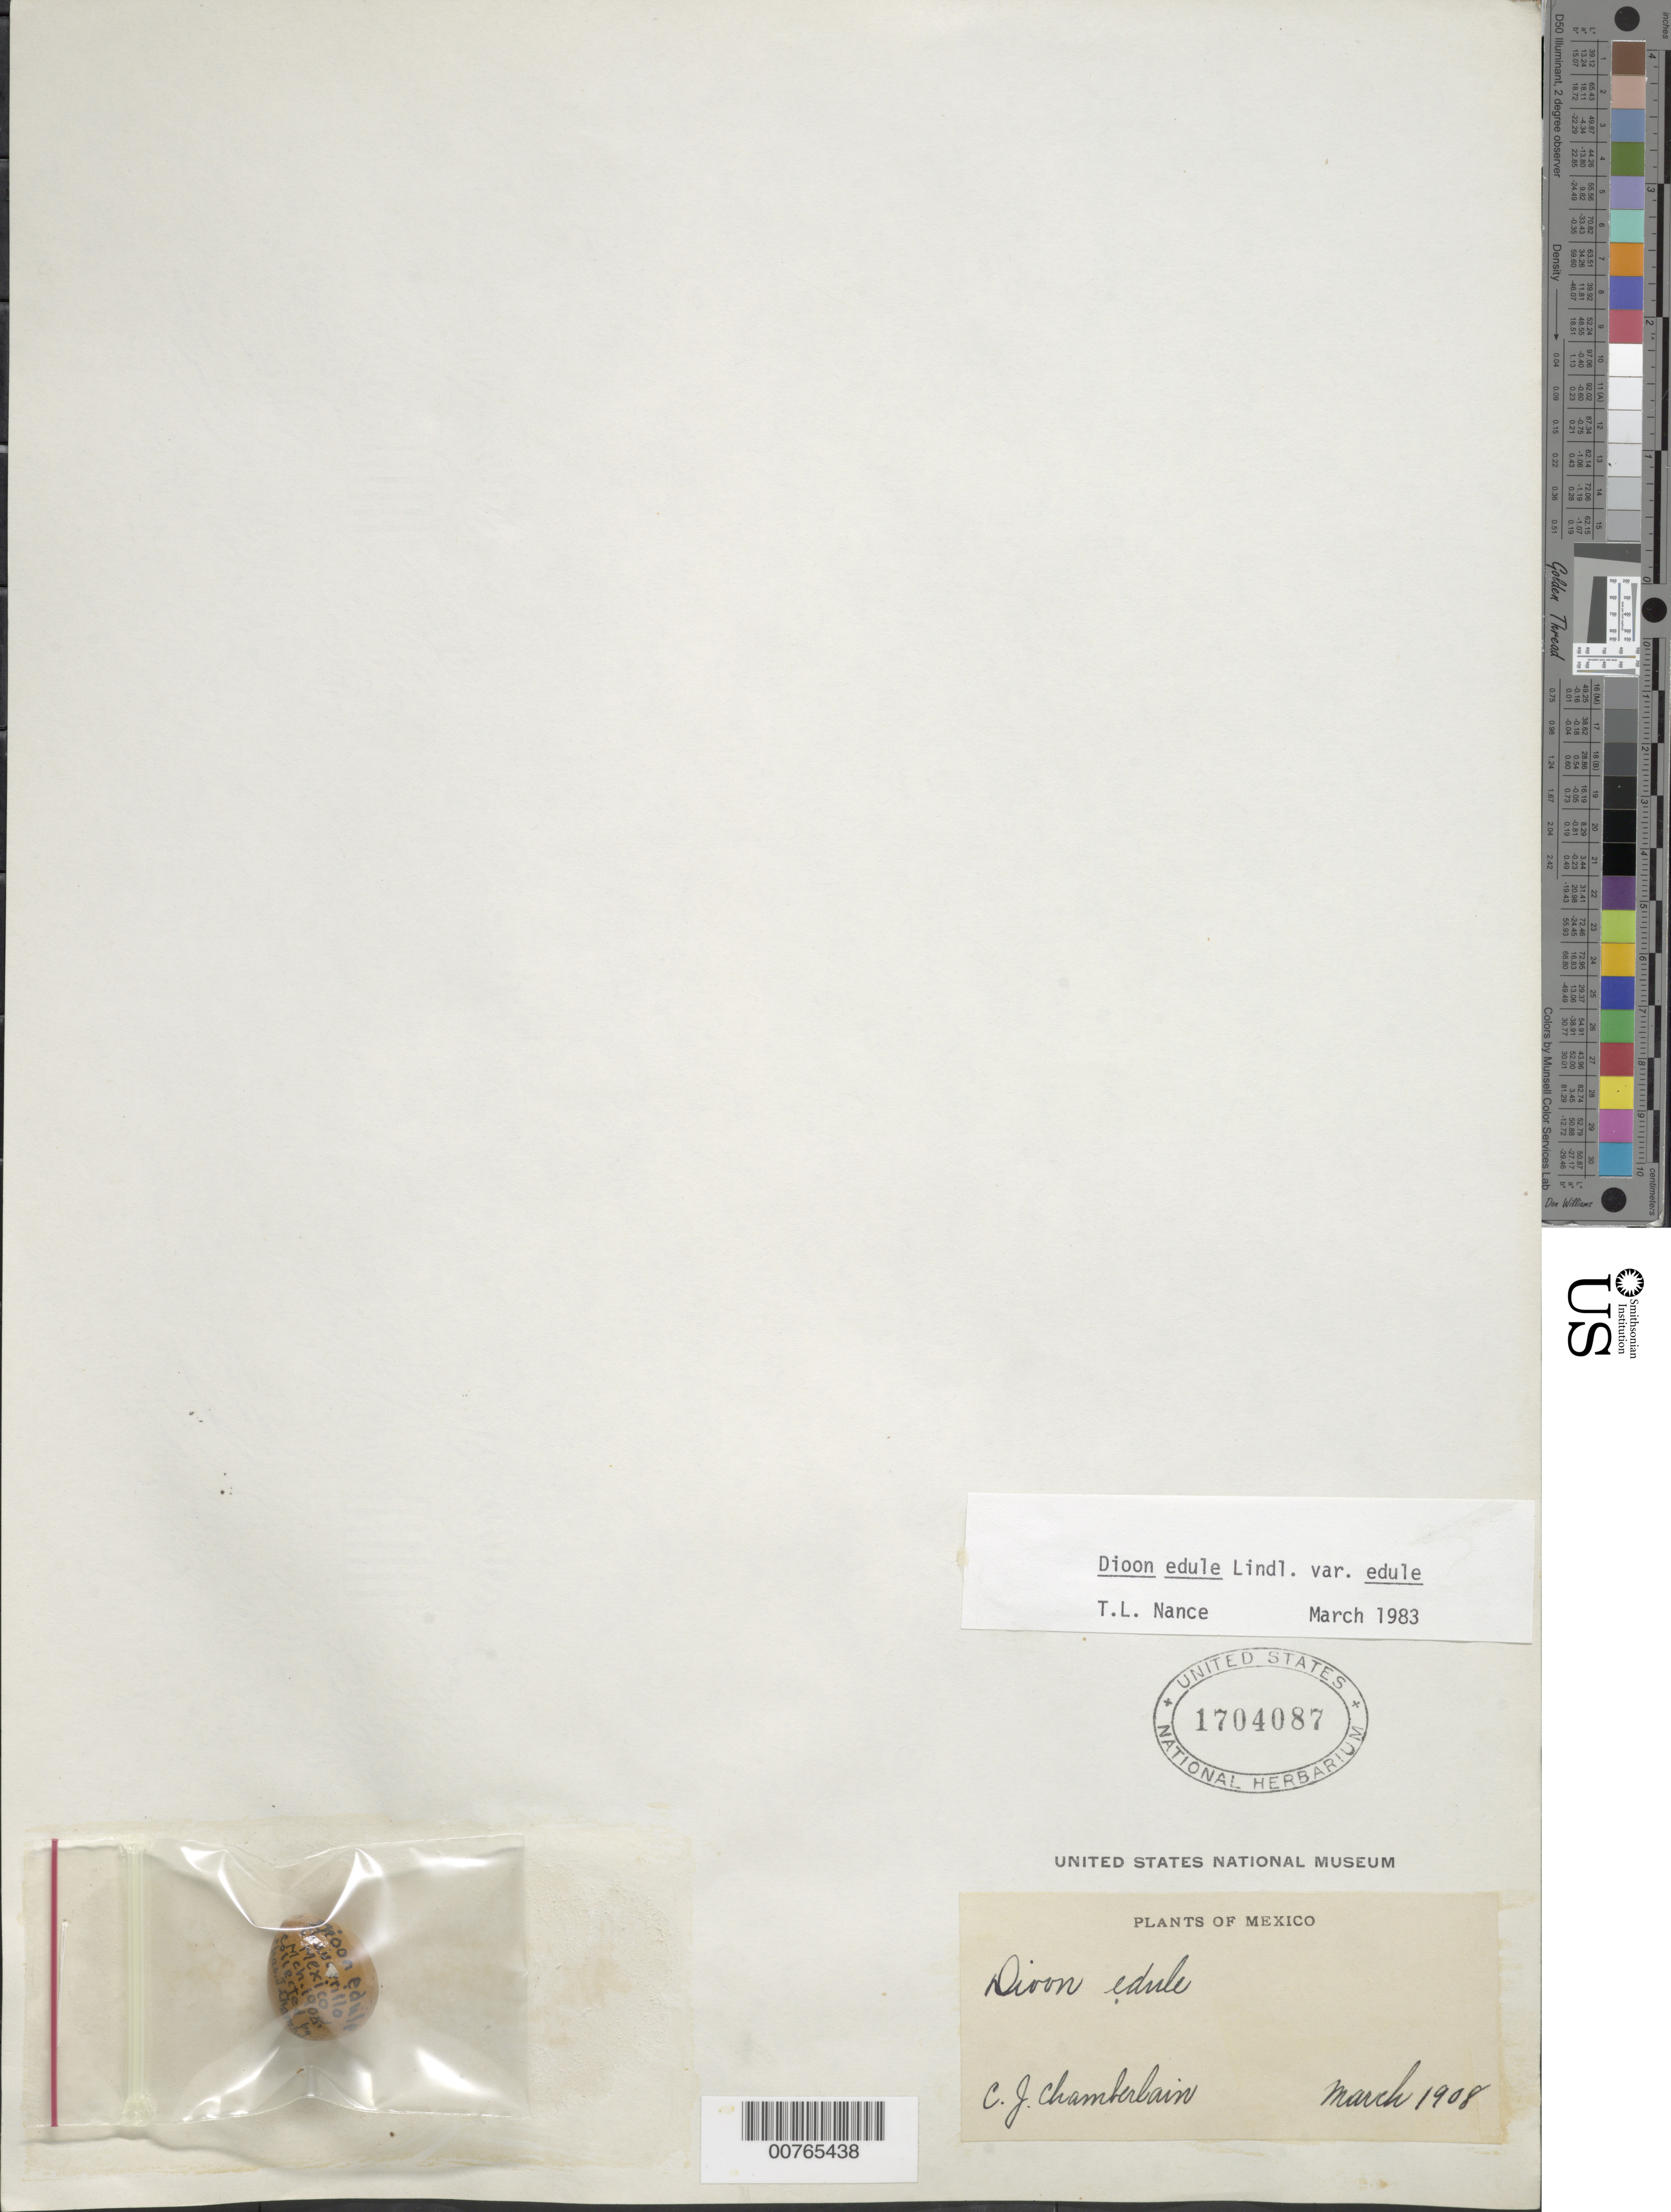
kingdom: Plantae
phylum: Tracheophyta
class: Cycadopsida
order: Cycadales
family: Zamiaceae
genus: Dioon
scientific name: Dioon edule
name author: Lindl.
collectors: C. Chamberlain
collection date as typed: Mar 1908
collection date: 1908-03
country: Mexico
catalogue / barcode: US 1704087